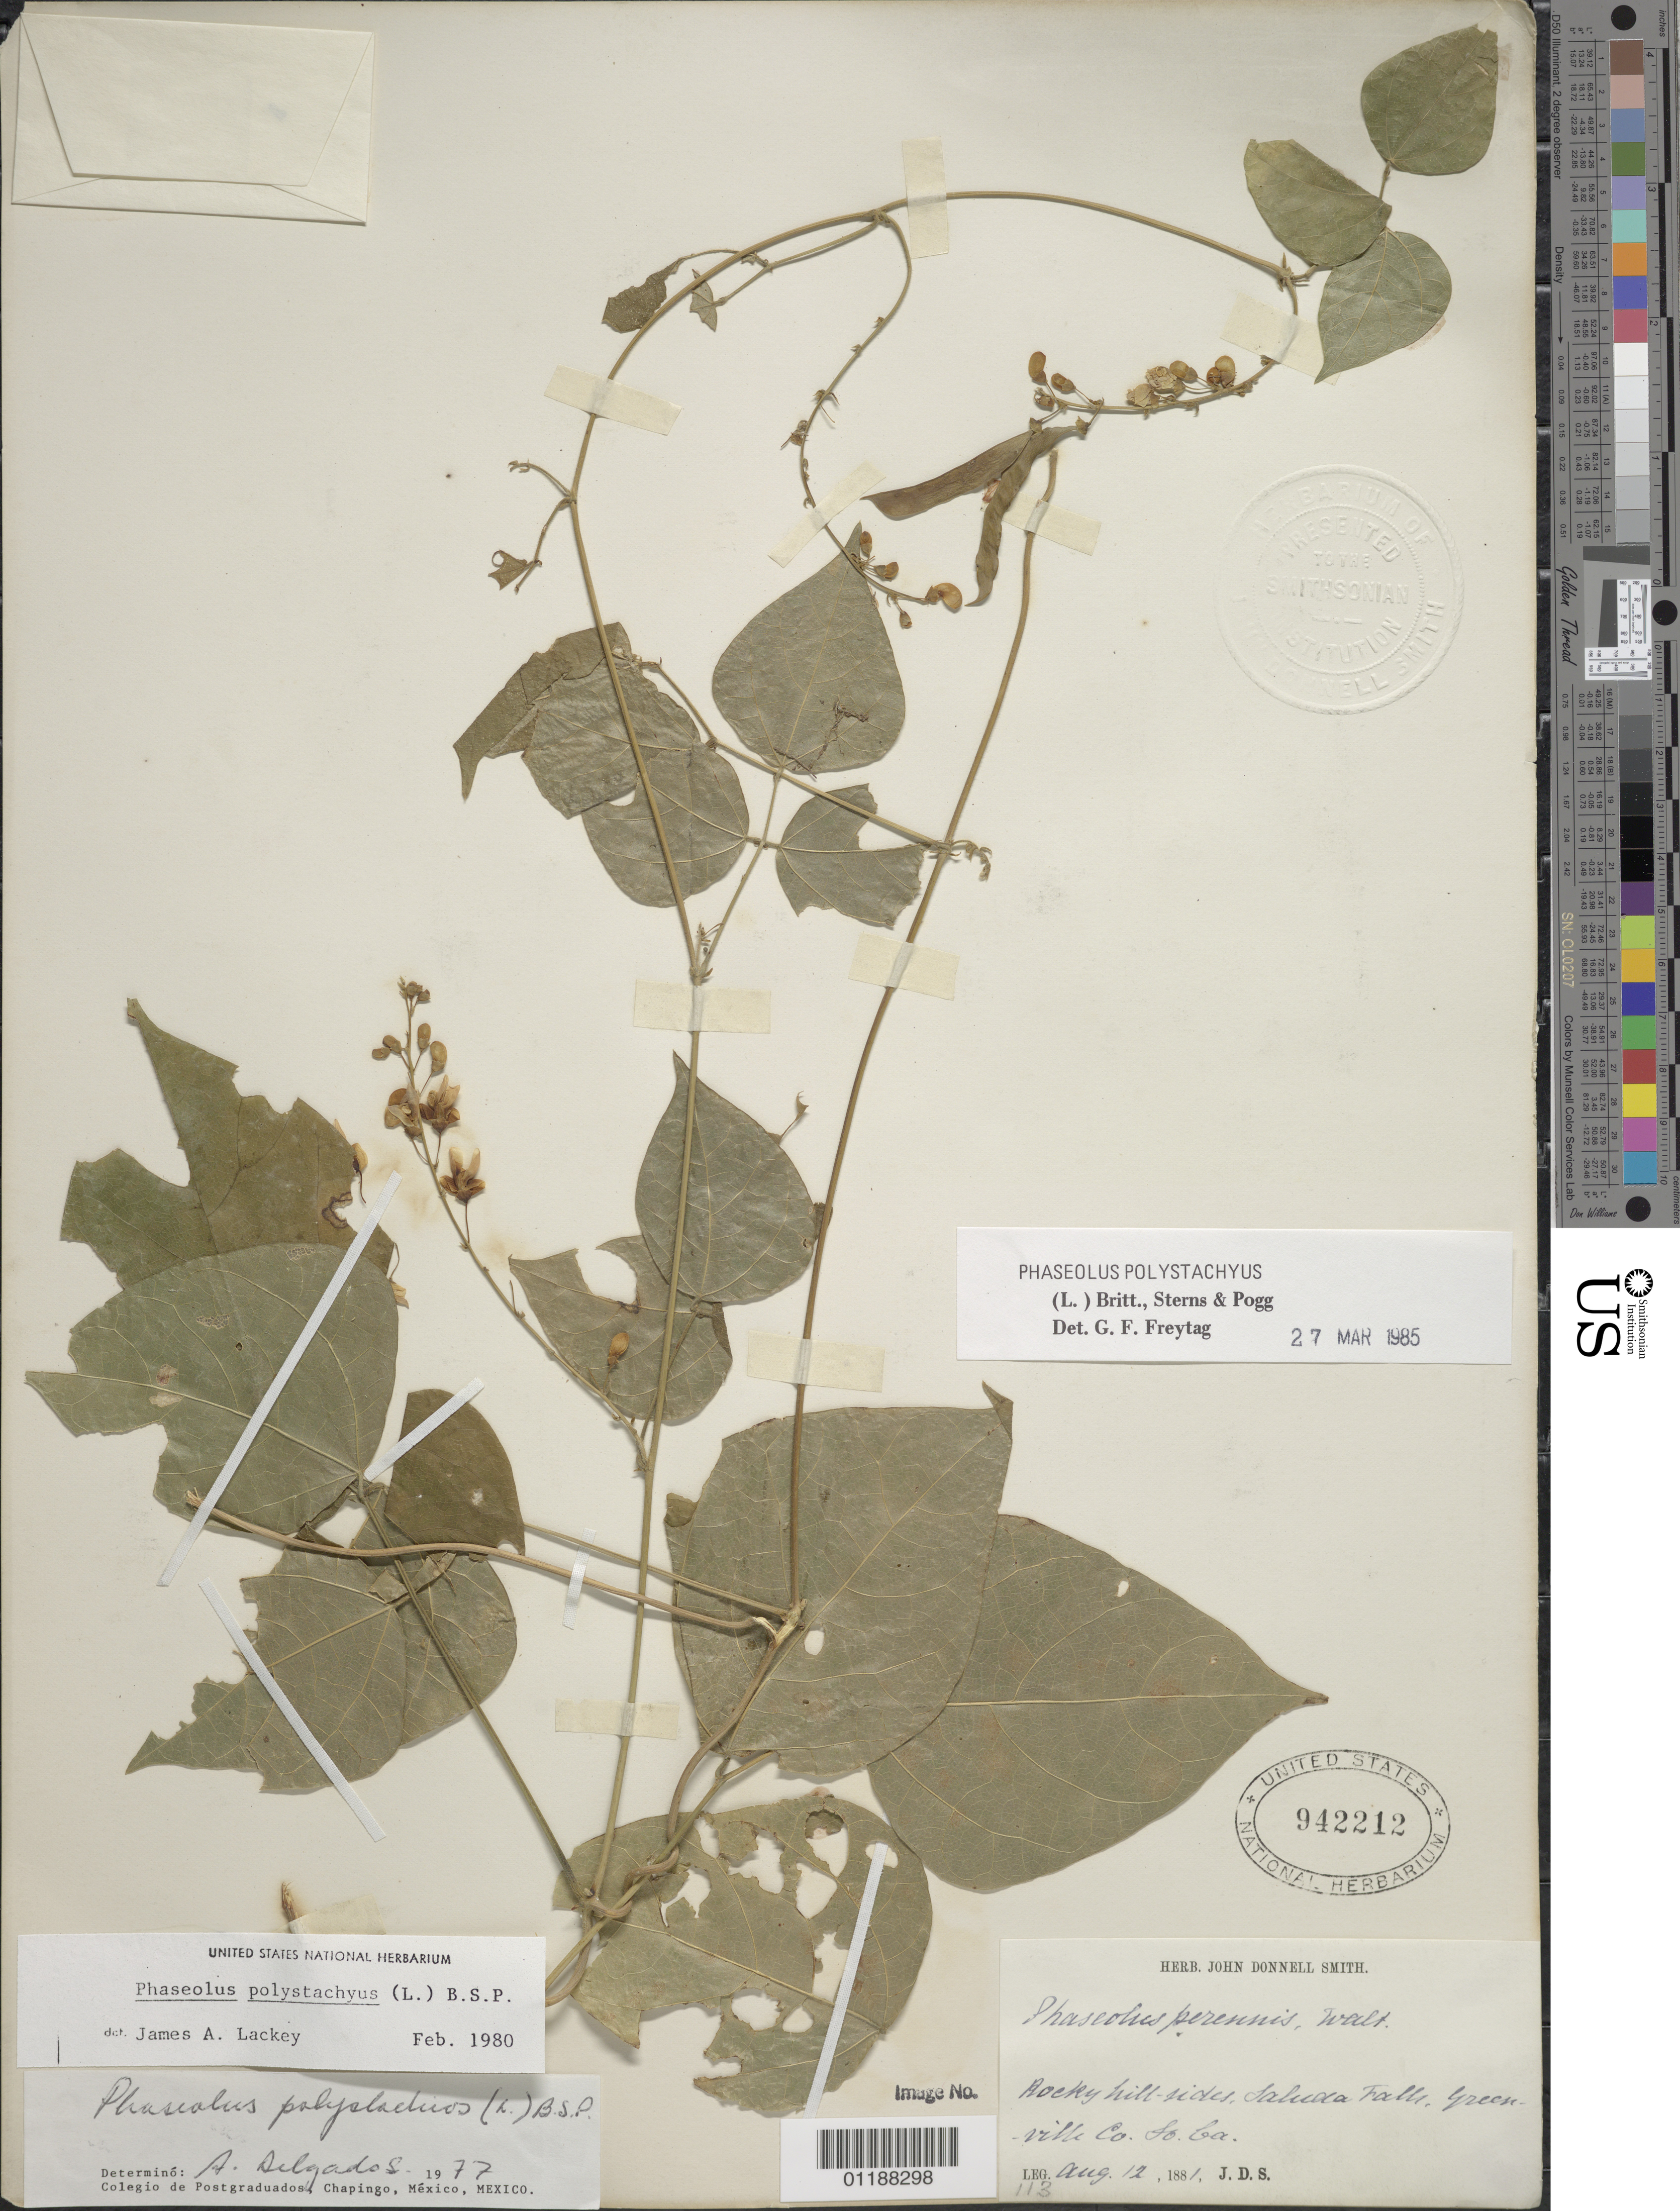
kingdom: Plantae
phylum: Tracheophyta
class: Magnoliopsida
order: Fabales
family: Fabaceae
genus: Phaseolus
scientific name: Phaseolus polystachios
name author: (L.) Britton, Stearns & Poggenb.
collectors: J. Donnell Smith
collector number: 113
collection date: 1881-08-12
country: United States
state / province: South Carolina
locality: Rocky hill-sides, Saluda Falls, Greenville Co. So. Ca.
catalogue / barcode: US 942212